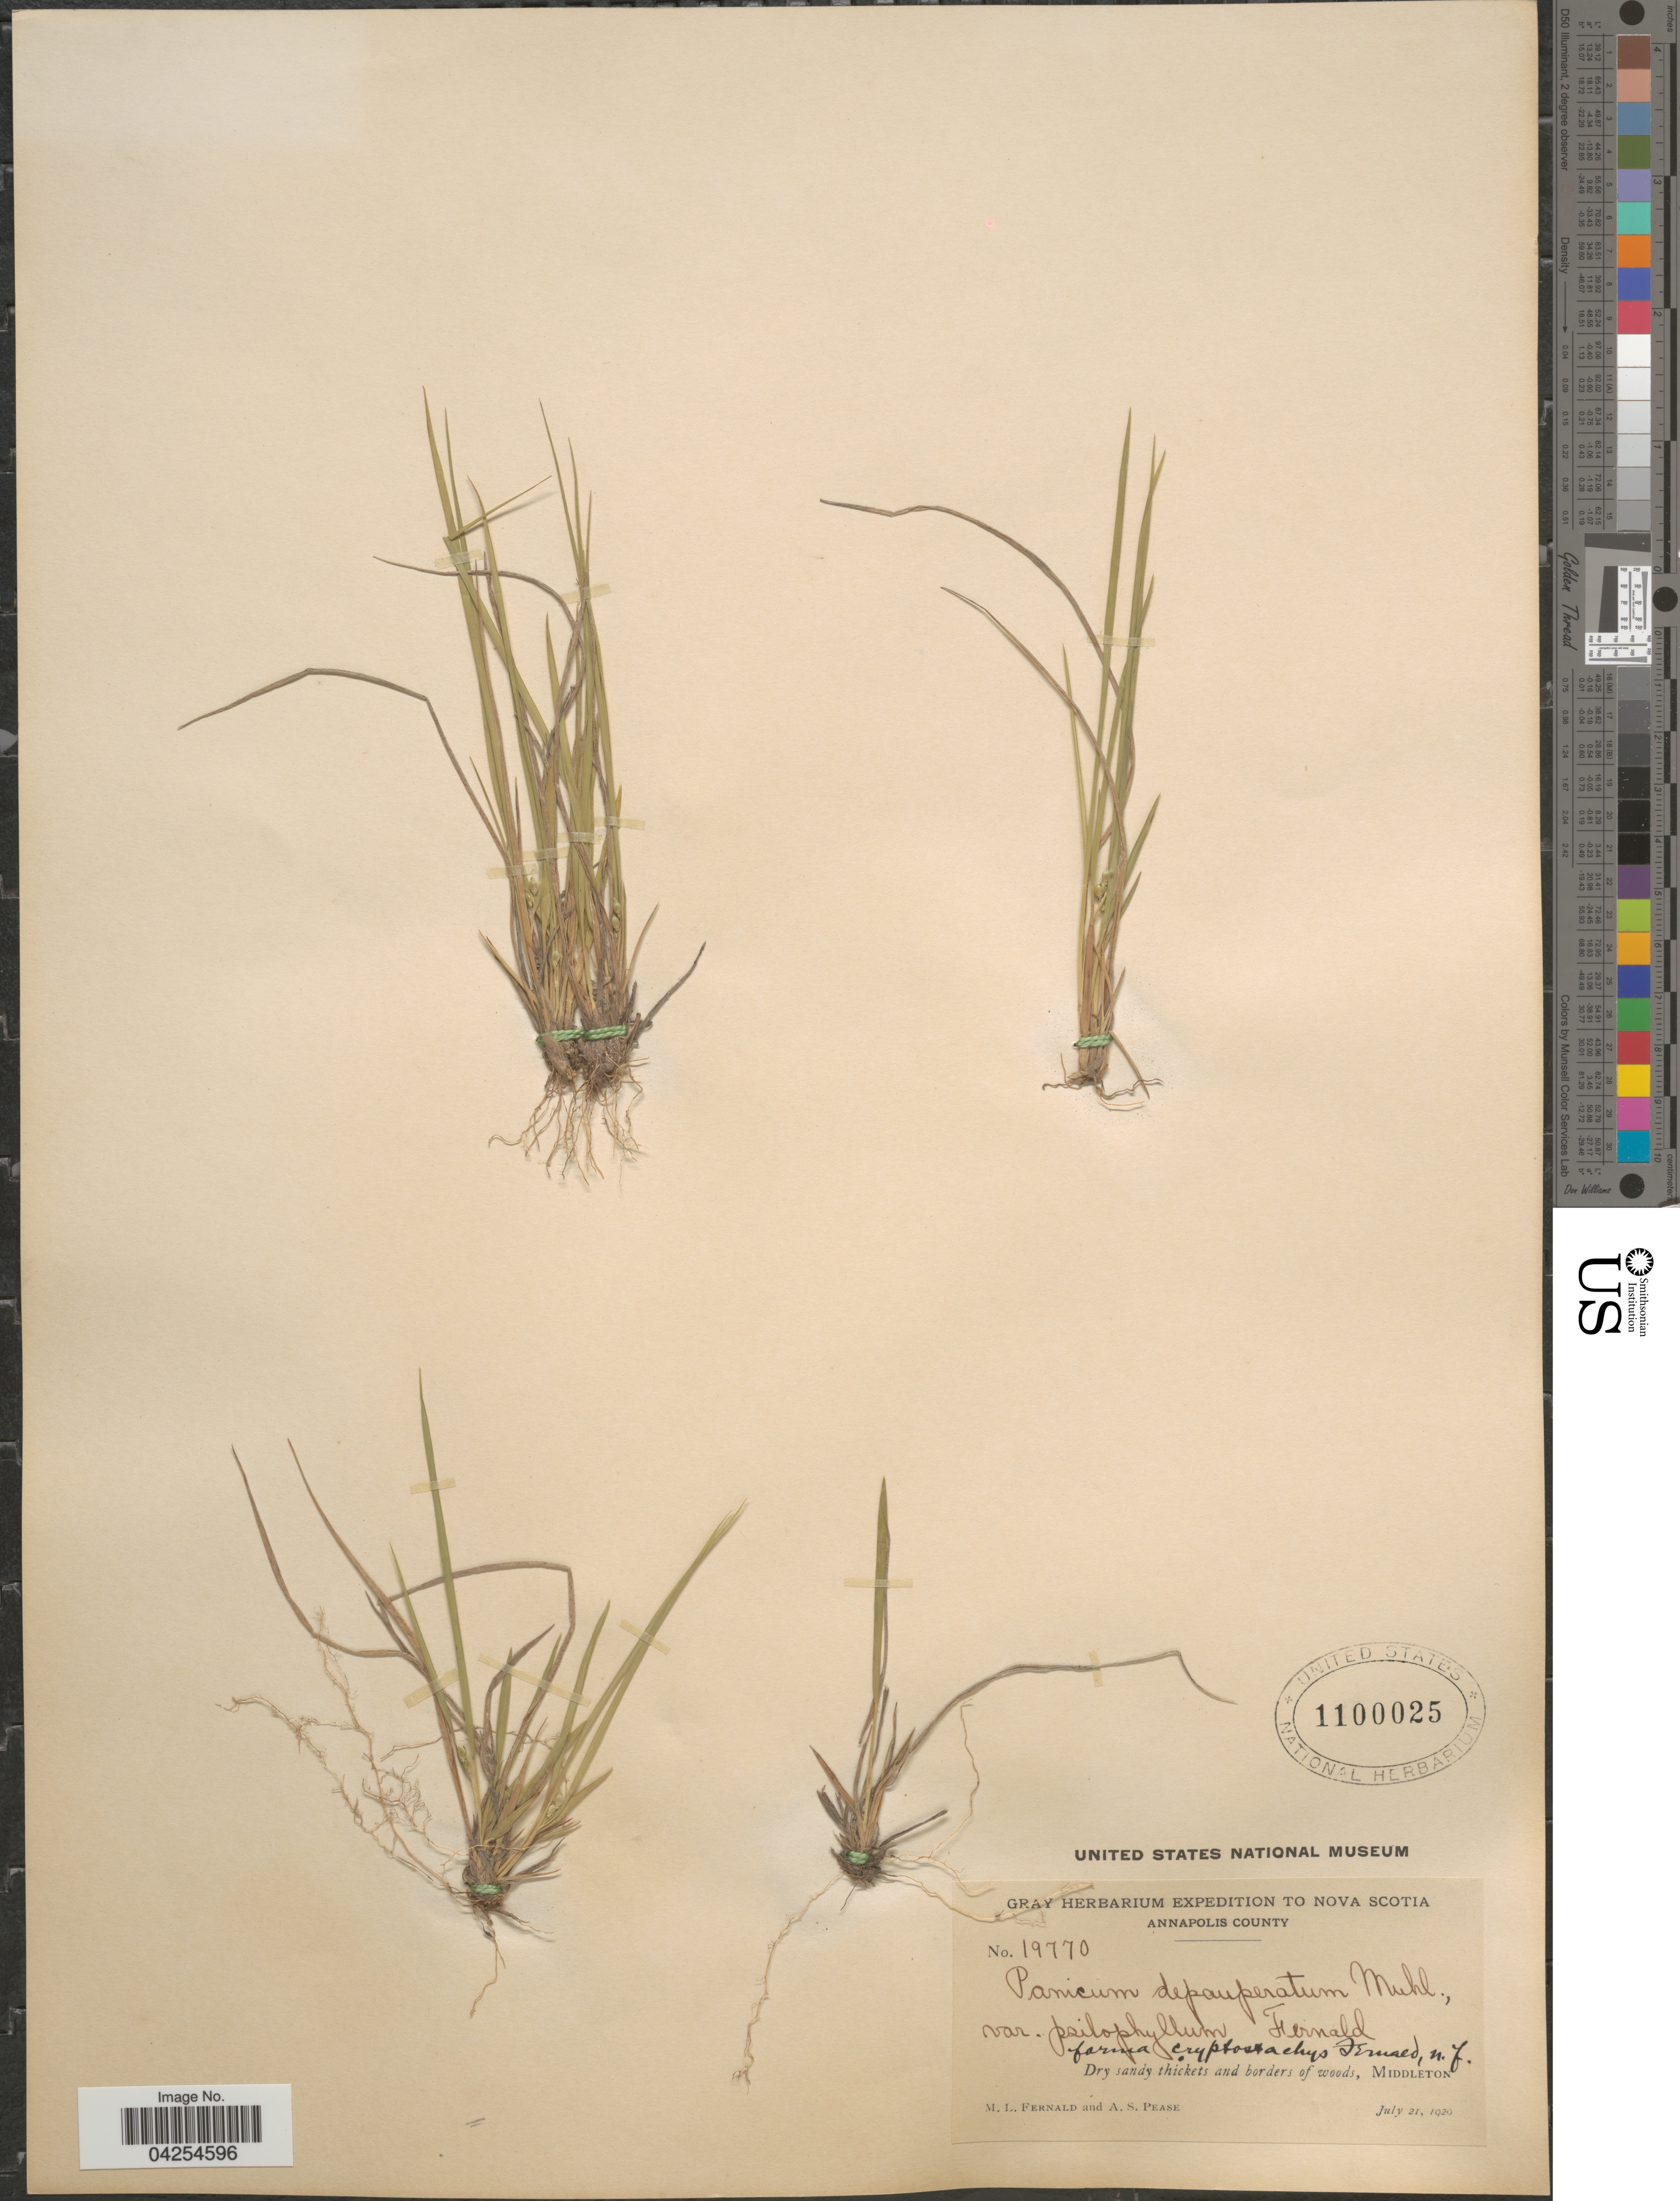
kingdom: Plantae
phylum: Tracheophyta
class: Liliopsida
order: Poales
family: Poaceae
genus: Dichanthelium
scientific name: Dichanthelium depauperatum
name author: (Muhl.) Gould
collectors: M. L. Fernald & A. S. Pease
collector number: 19770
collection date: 1920-07-21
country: Canada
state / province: Nova Scotia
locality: Gray Herbarium Expedition to Nova Scotia. Annapolis County. Dry sandy thickets and borders of woods, Middleton.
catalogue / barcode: US 1100025